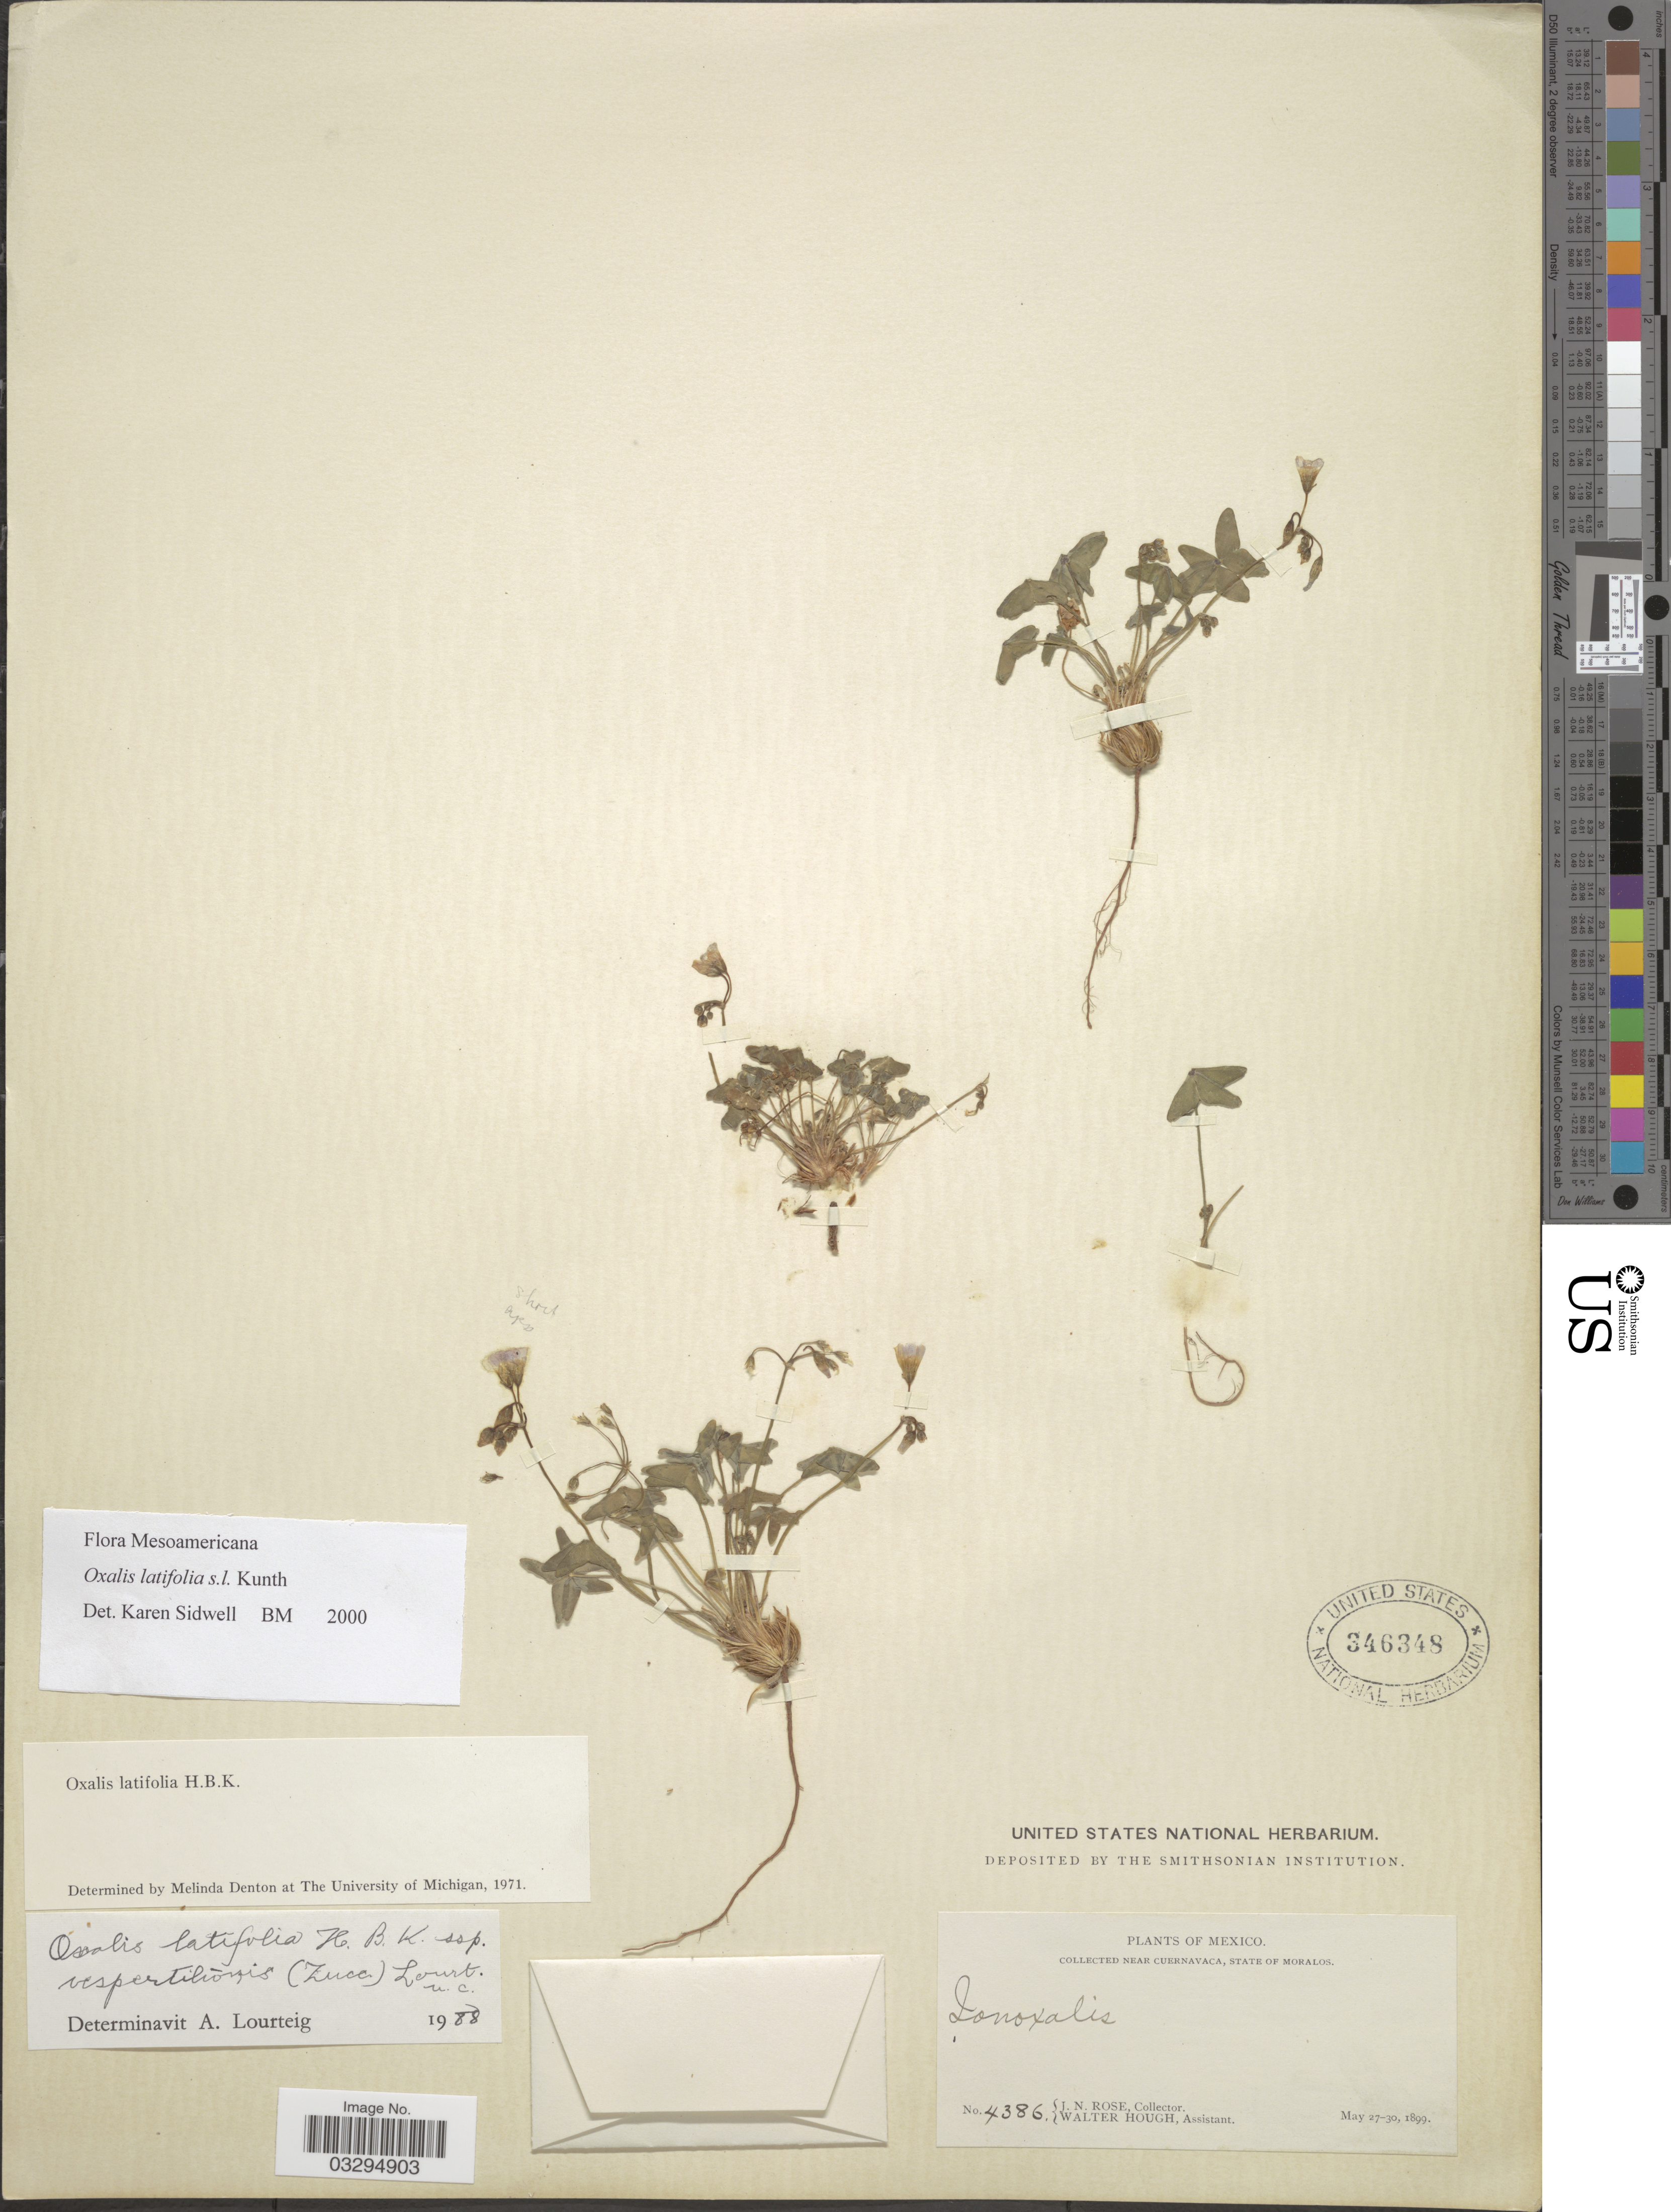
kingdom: Plantae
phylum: Tracheophyta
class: Magnoliopsida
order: Oxalidales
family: Oxalidaceae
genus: Oxalis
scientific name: Oxalis latifolia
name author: Kunth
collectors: J. N. Rose & W. Hough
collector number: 4386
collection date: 1899-05-27/1899-05-30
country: Mexico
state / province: Morelos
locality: Near Cuernavaca, State of Moralos.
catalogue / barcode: US 346348